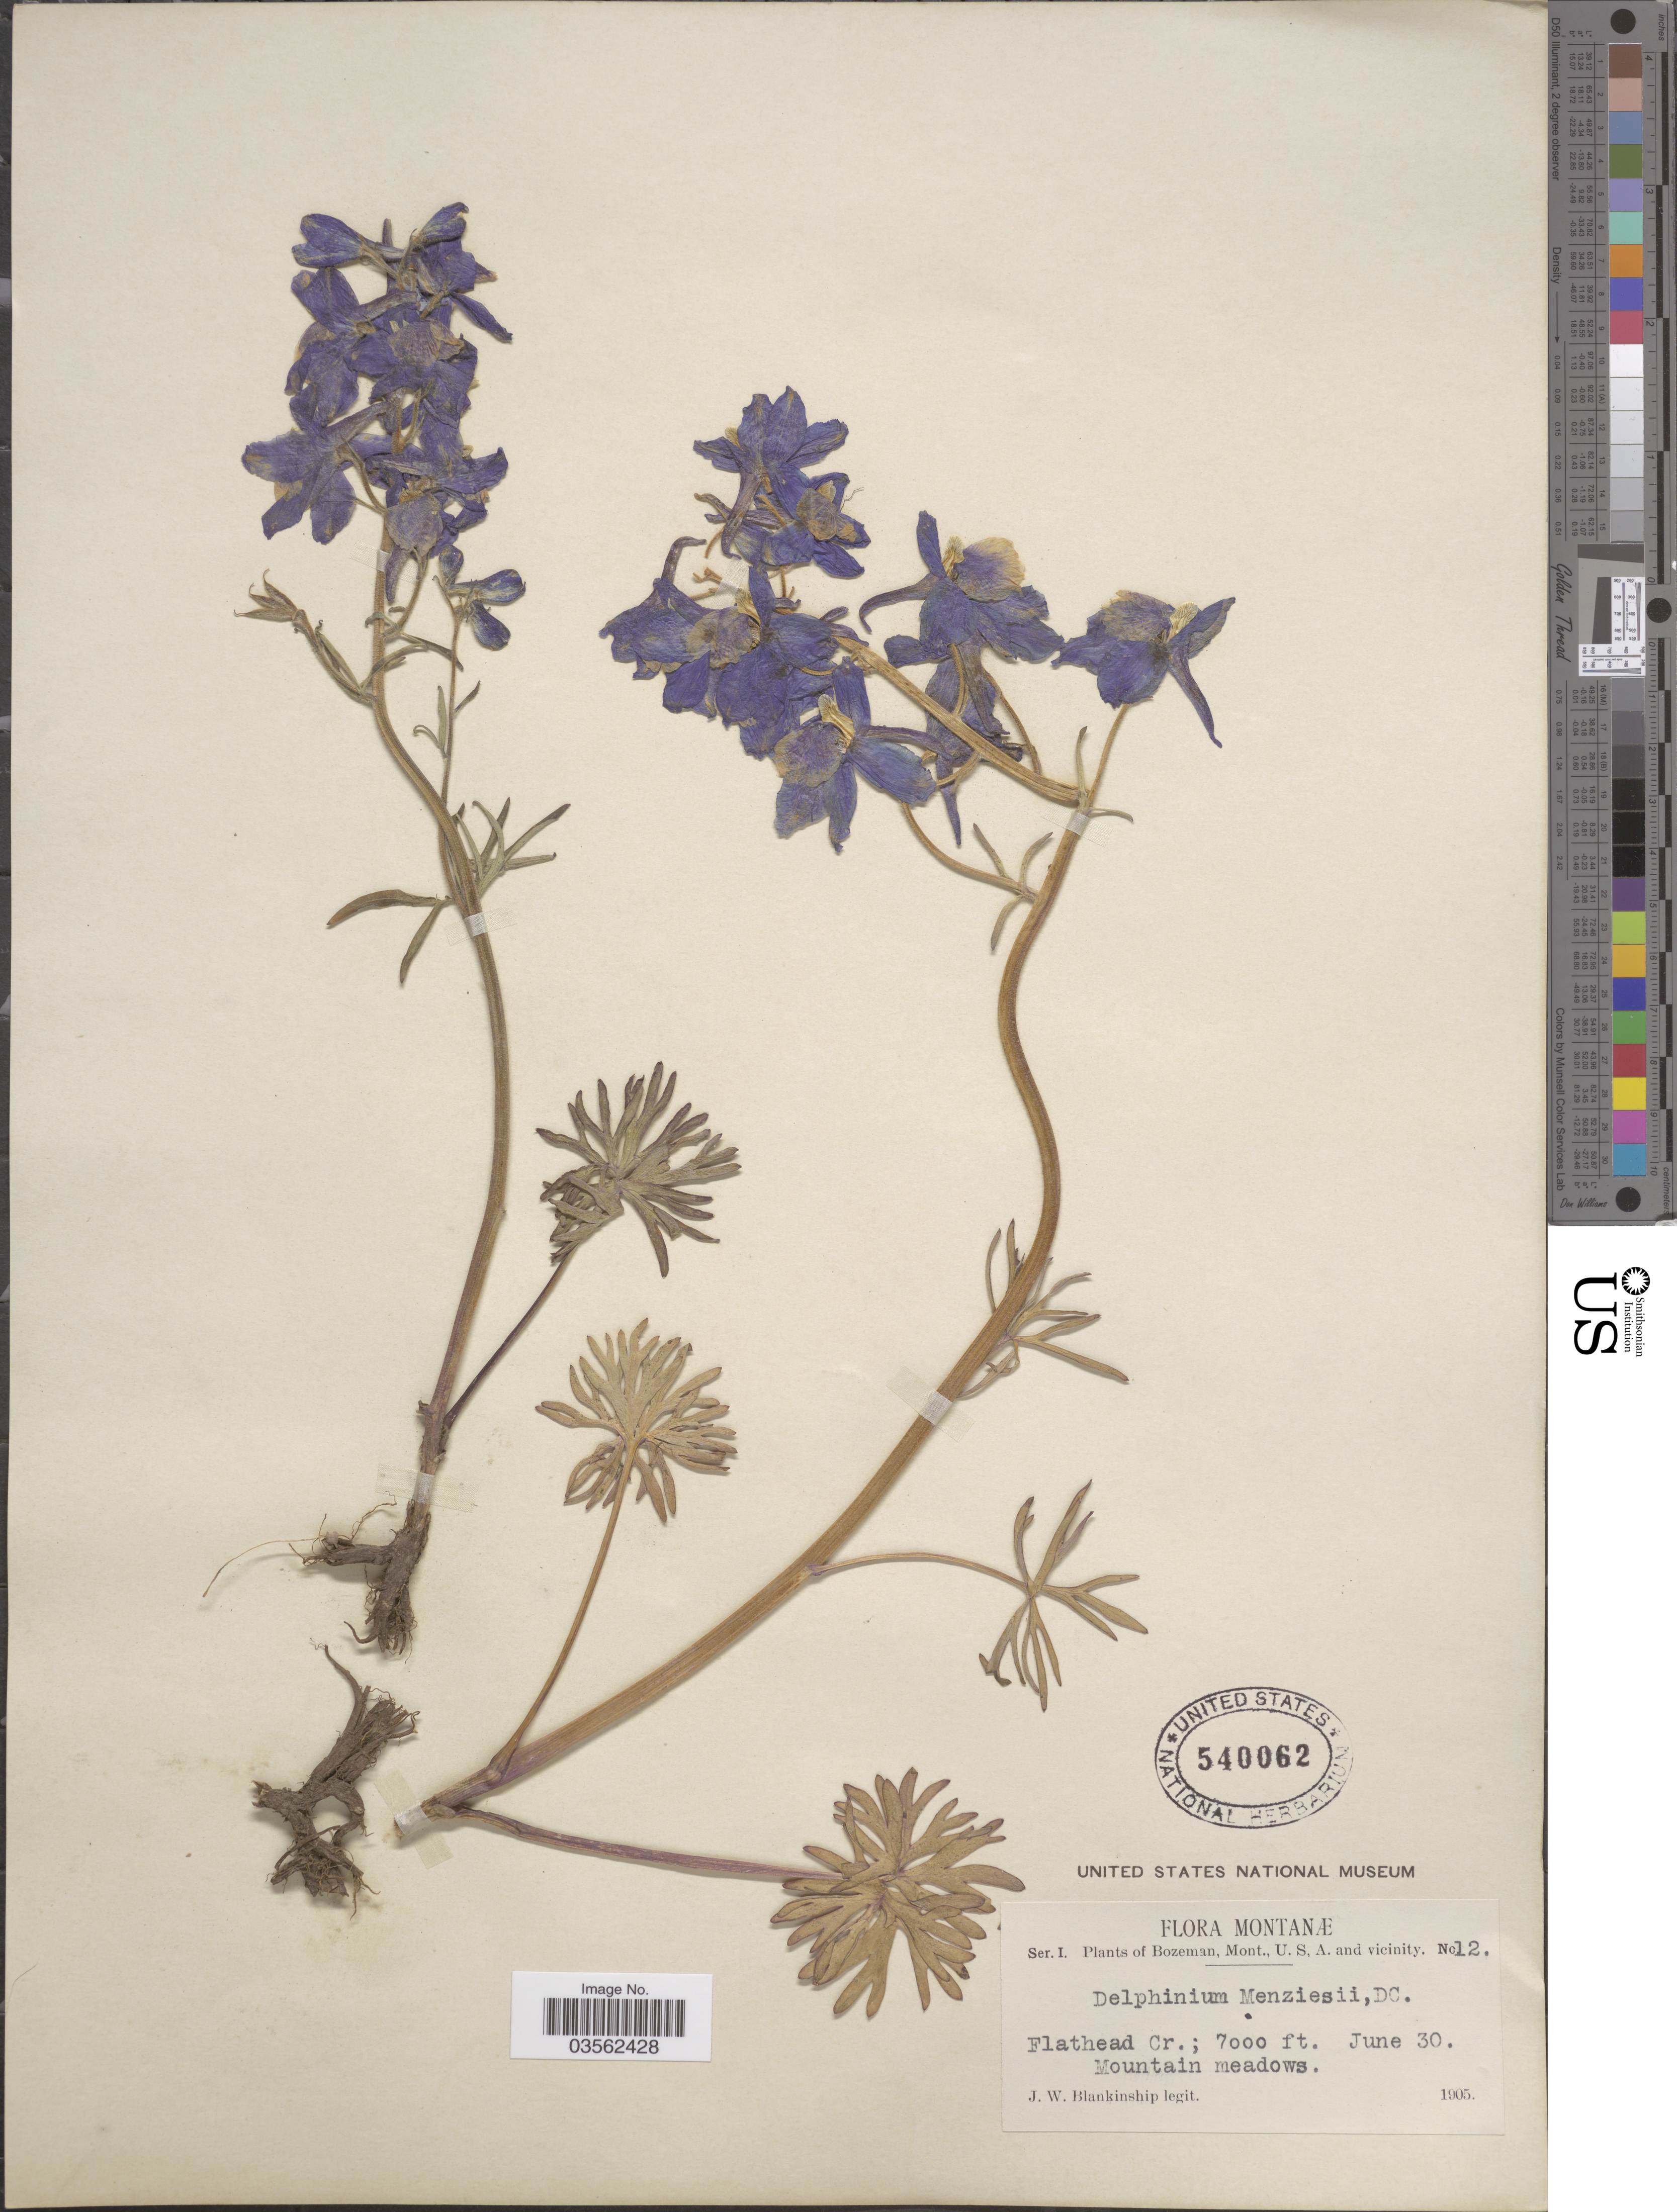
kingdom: Plantae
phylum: Tracheophyta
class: Magnoliopsida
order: Ranunculales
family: Ranunculaceae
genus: Delphinium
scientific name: Delphinium bicolor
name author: Nutt.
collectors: J. W. Blankinship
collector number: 12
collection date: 1905-06-30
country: United States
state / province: Montana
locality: Bozeman, U.S.A. and vicinity. Flathead Cr. Mountain meadows.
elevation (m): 2134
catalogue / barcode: US 540062